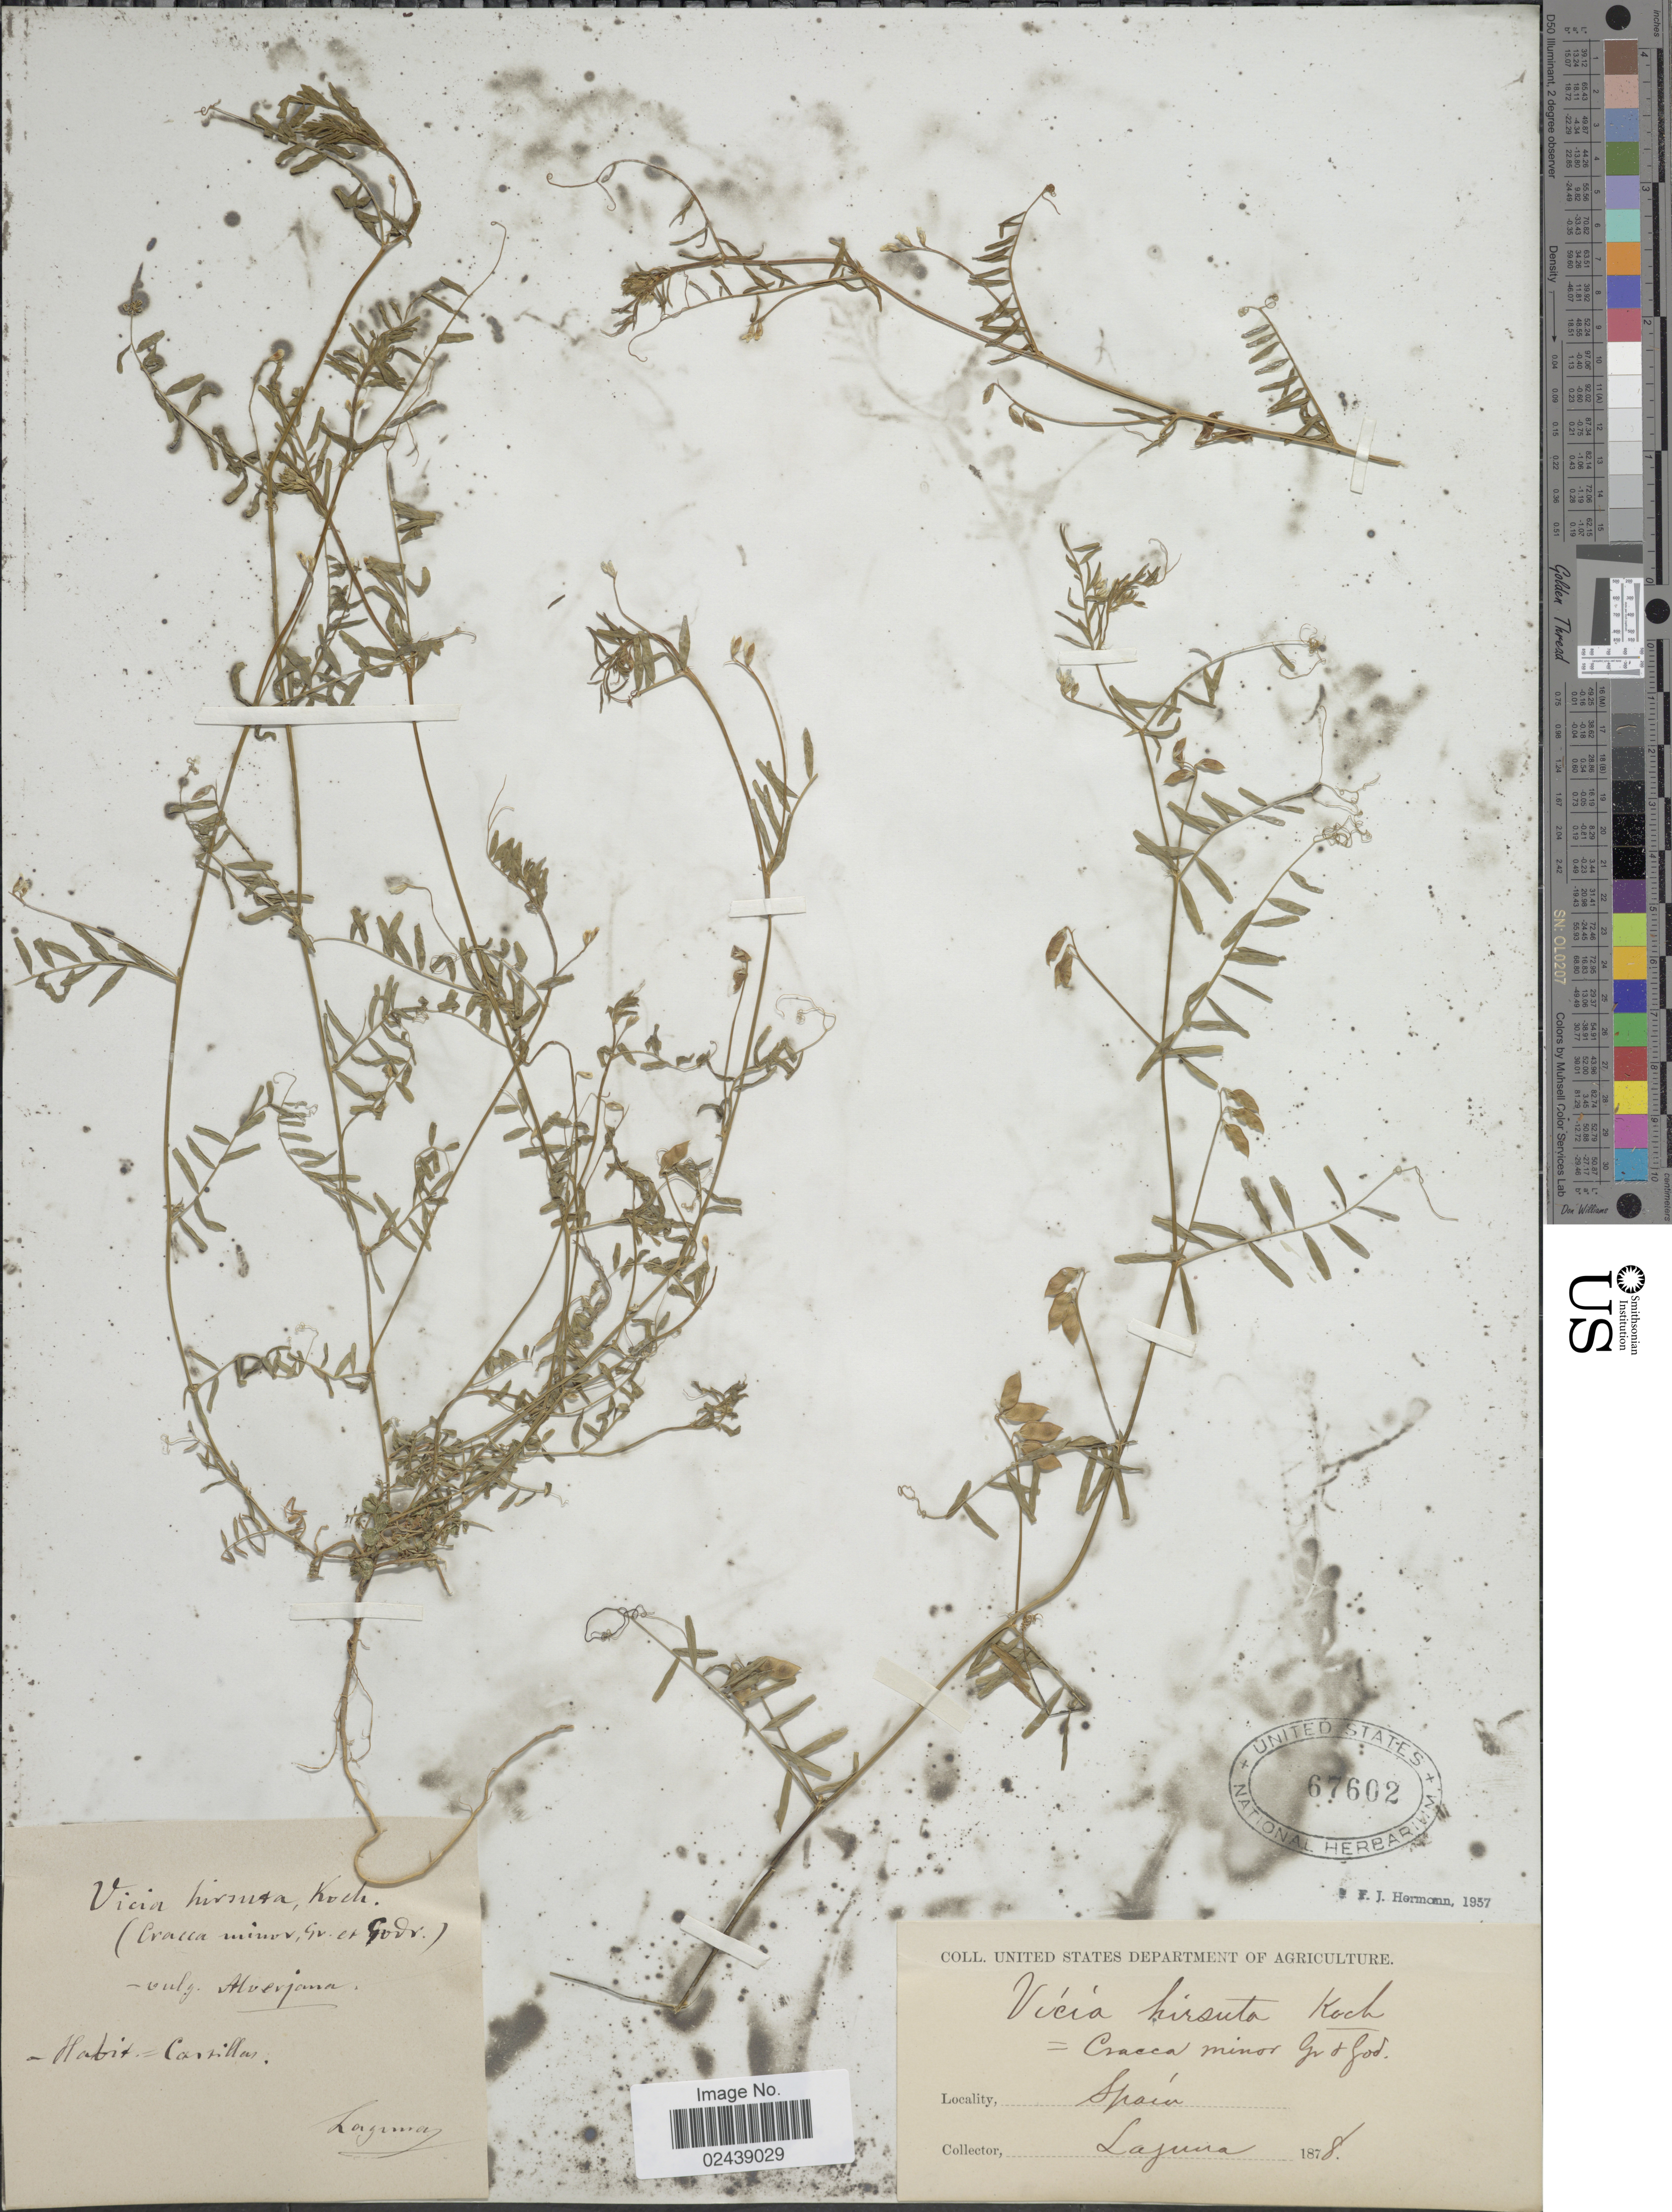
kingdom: Plantae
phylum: Tracheophyta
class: Magnoliopsida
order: Fabales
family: Fabaceae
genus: Vicia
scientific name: Vicia hirsuta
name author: (L.) A. Gray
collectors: -. Laguna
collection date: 1878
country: Spain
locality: Castillas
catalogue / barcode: US 67602